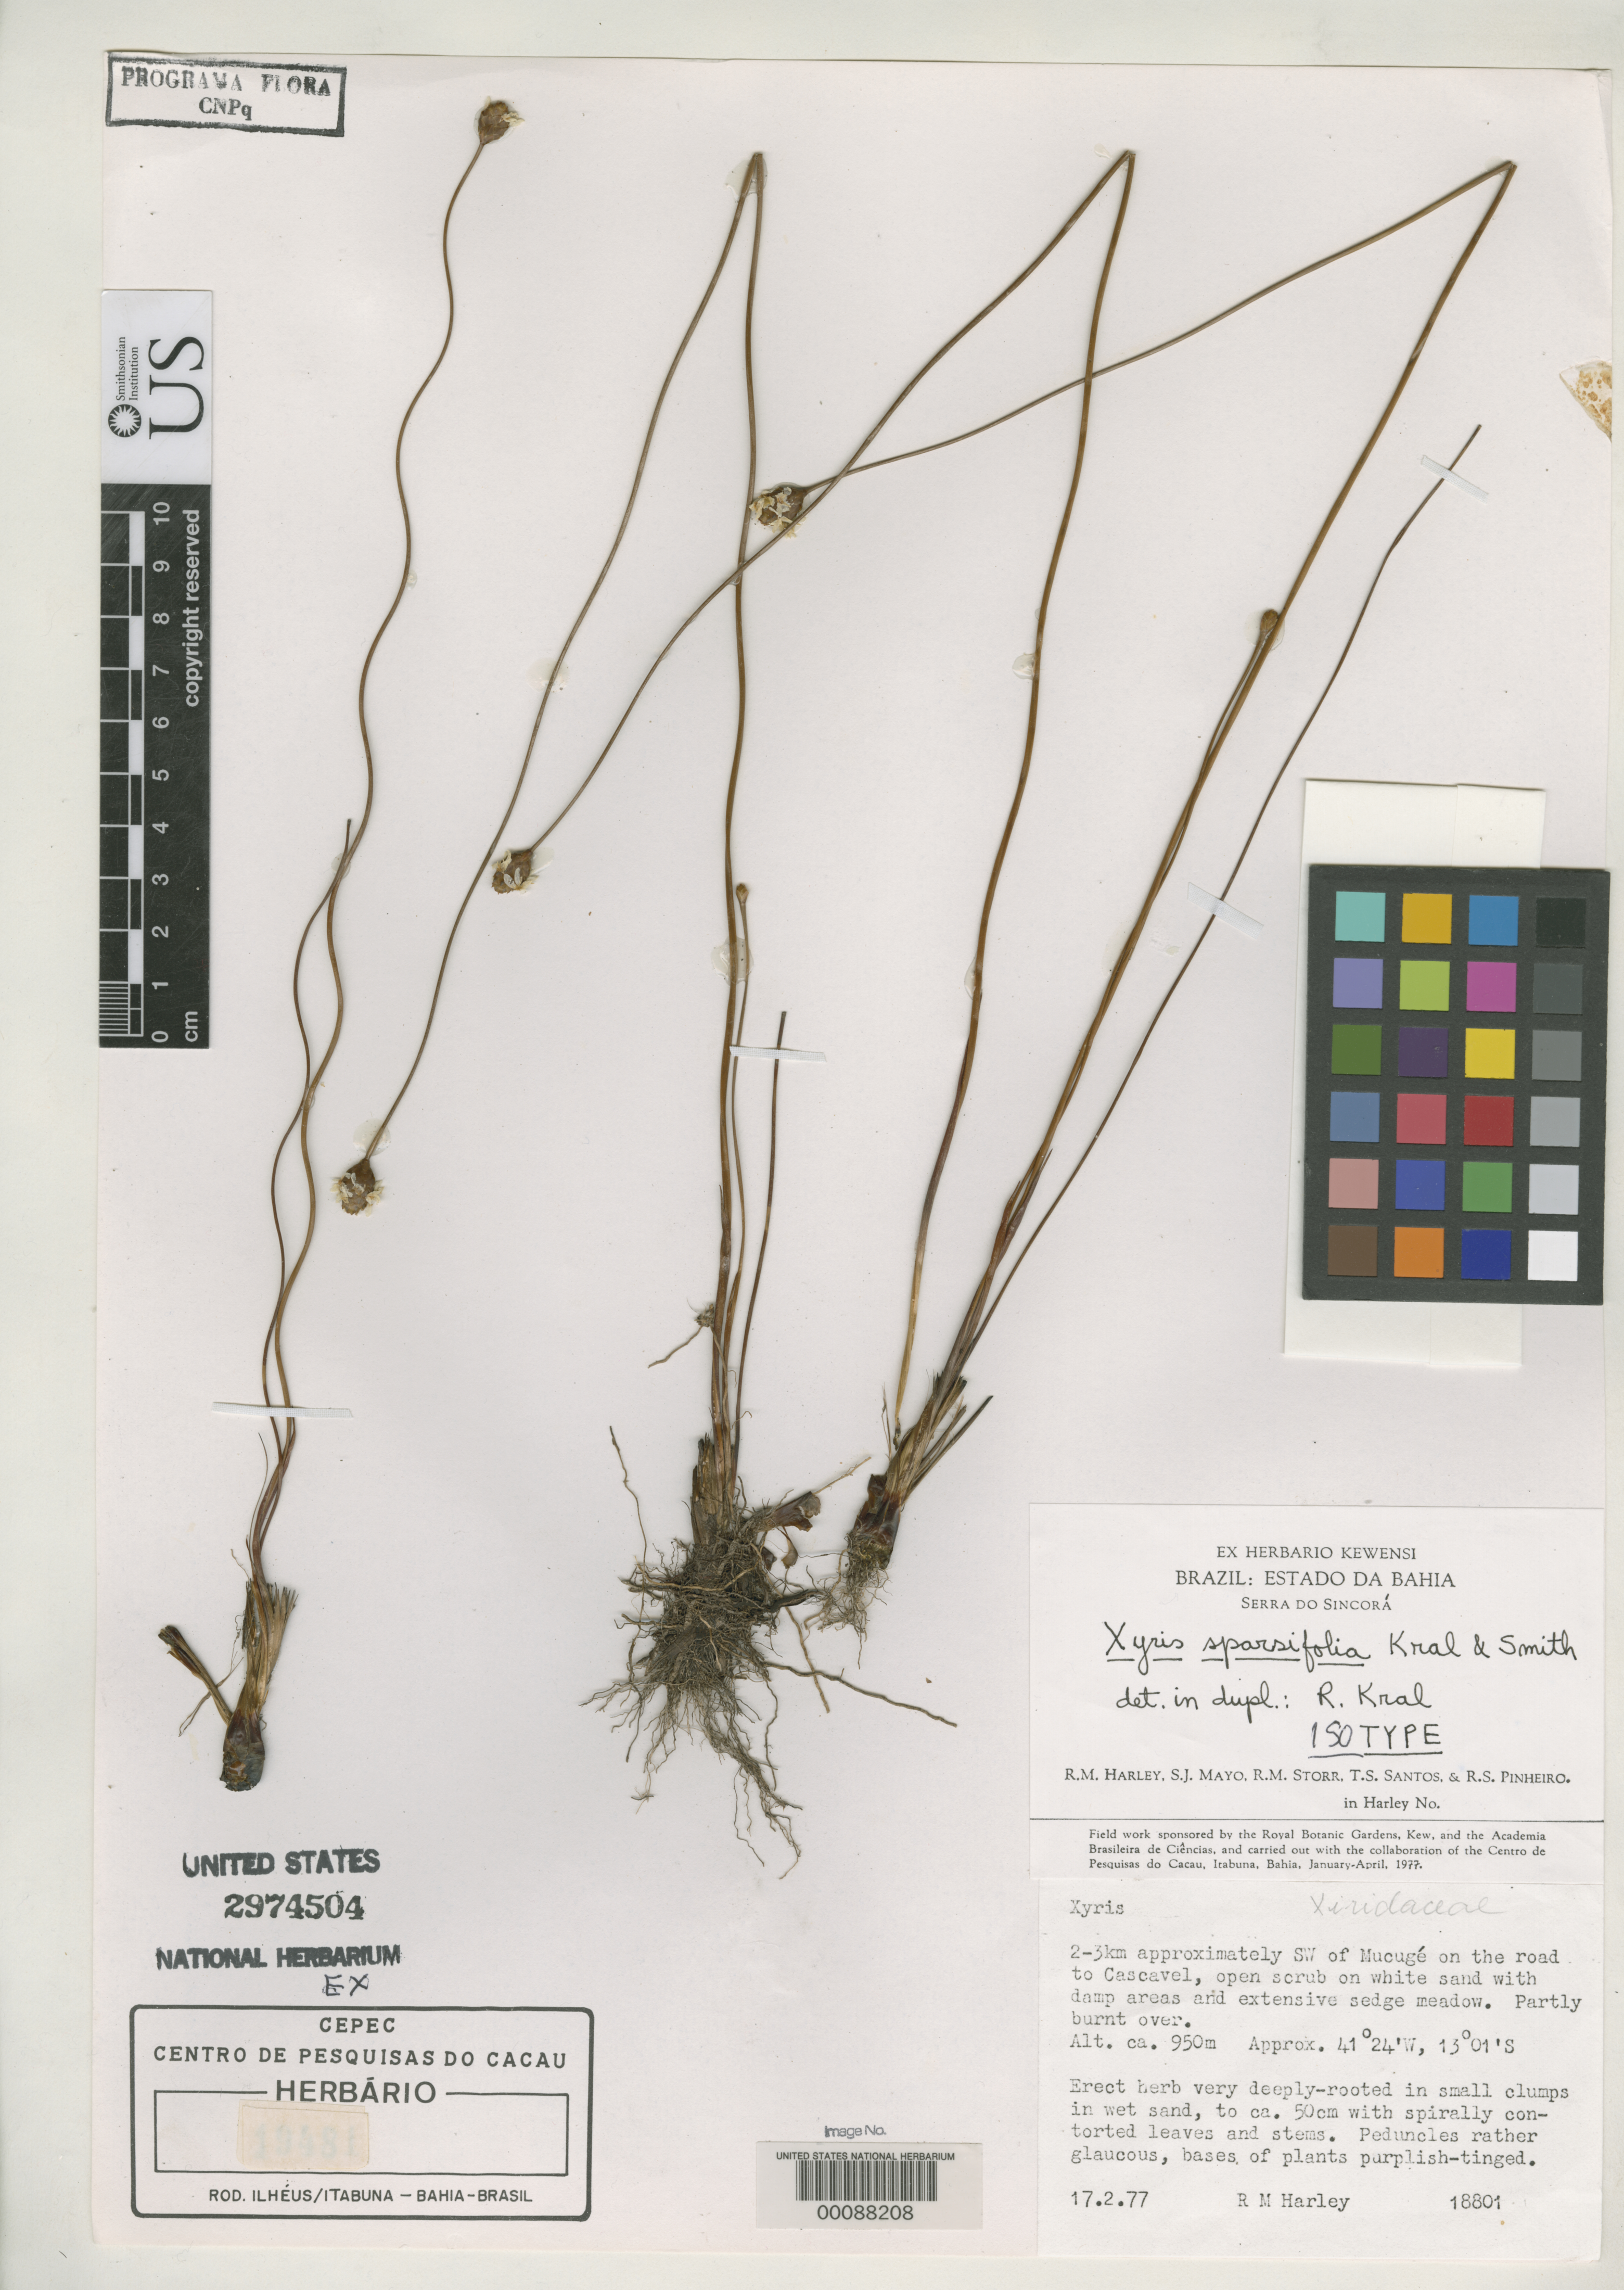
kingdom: Plantae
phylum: Tracheophyta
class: Liliopsida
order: Poales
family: Xyridaceae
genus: Xyris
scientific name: Xyris sparsifolia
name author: Kral & L.B. Sm.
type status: Isotype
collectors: R. M. Harley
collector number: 18801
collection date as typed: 17 Feb 1977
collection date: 1977-02-17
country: Brazil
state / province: Bahia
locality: SW of Mucuje on the road to Cascavel.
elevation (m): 950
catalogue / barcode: US 2974504